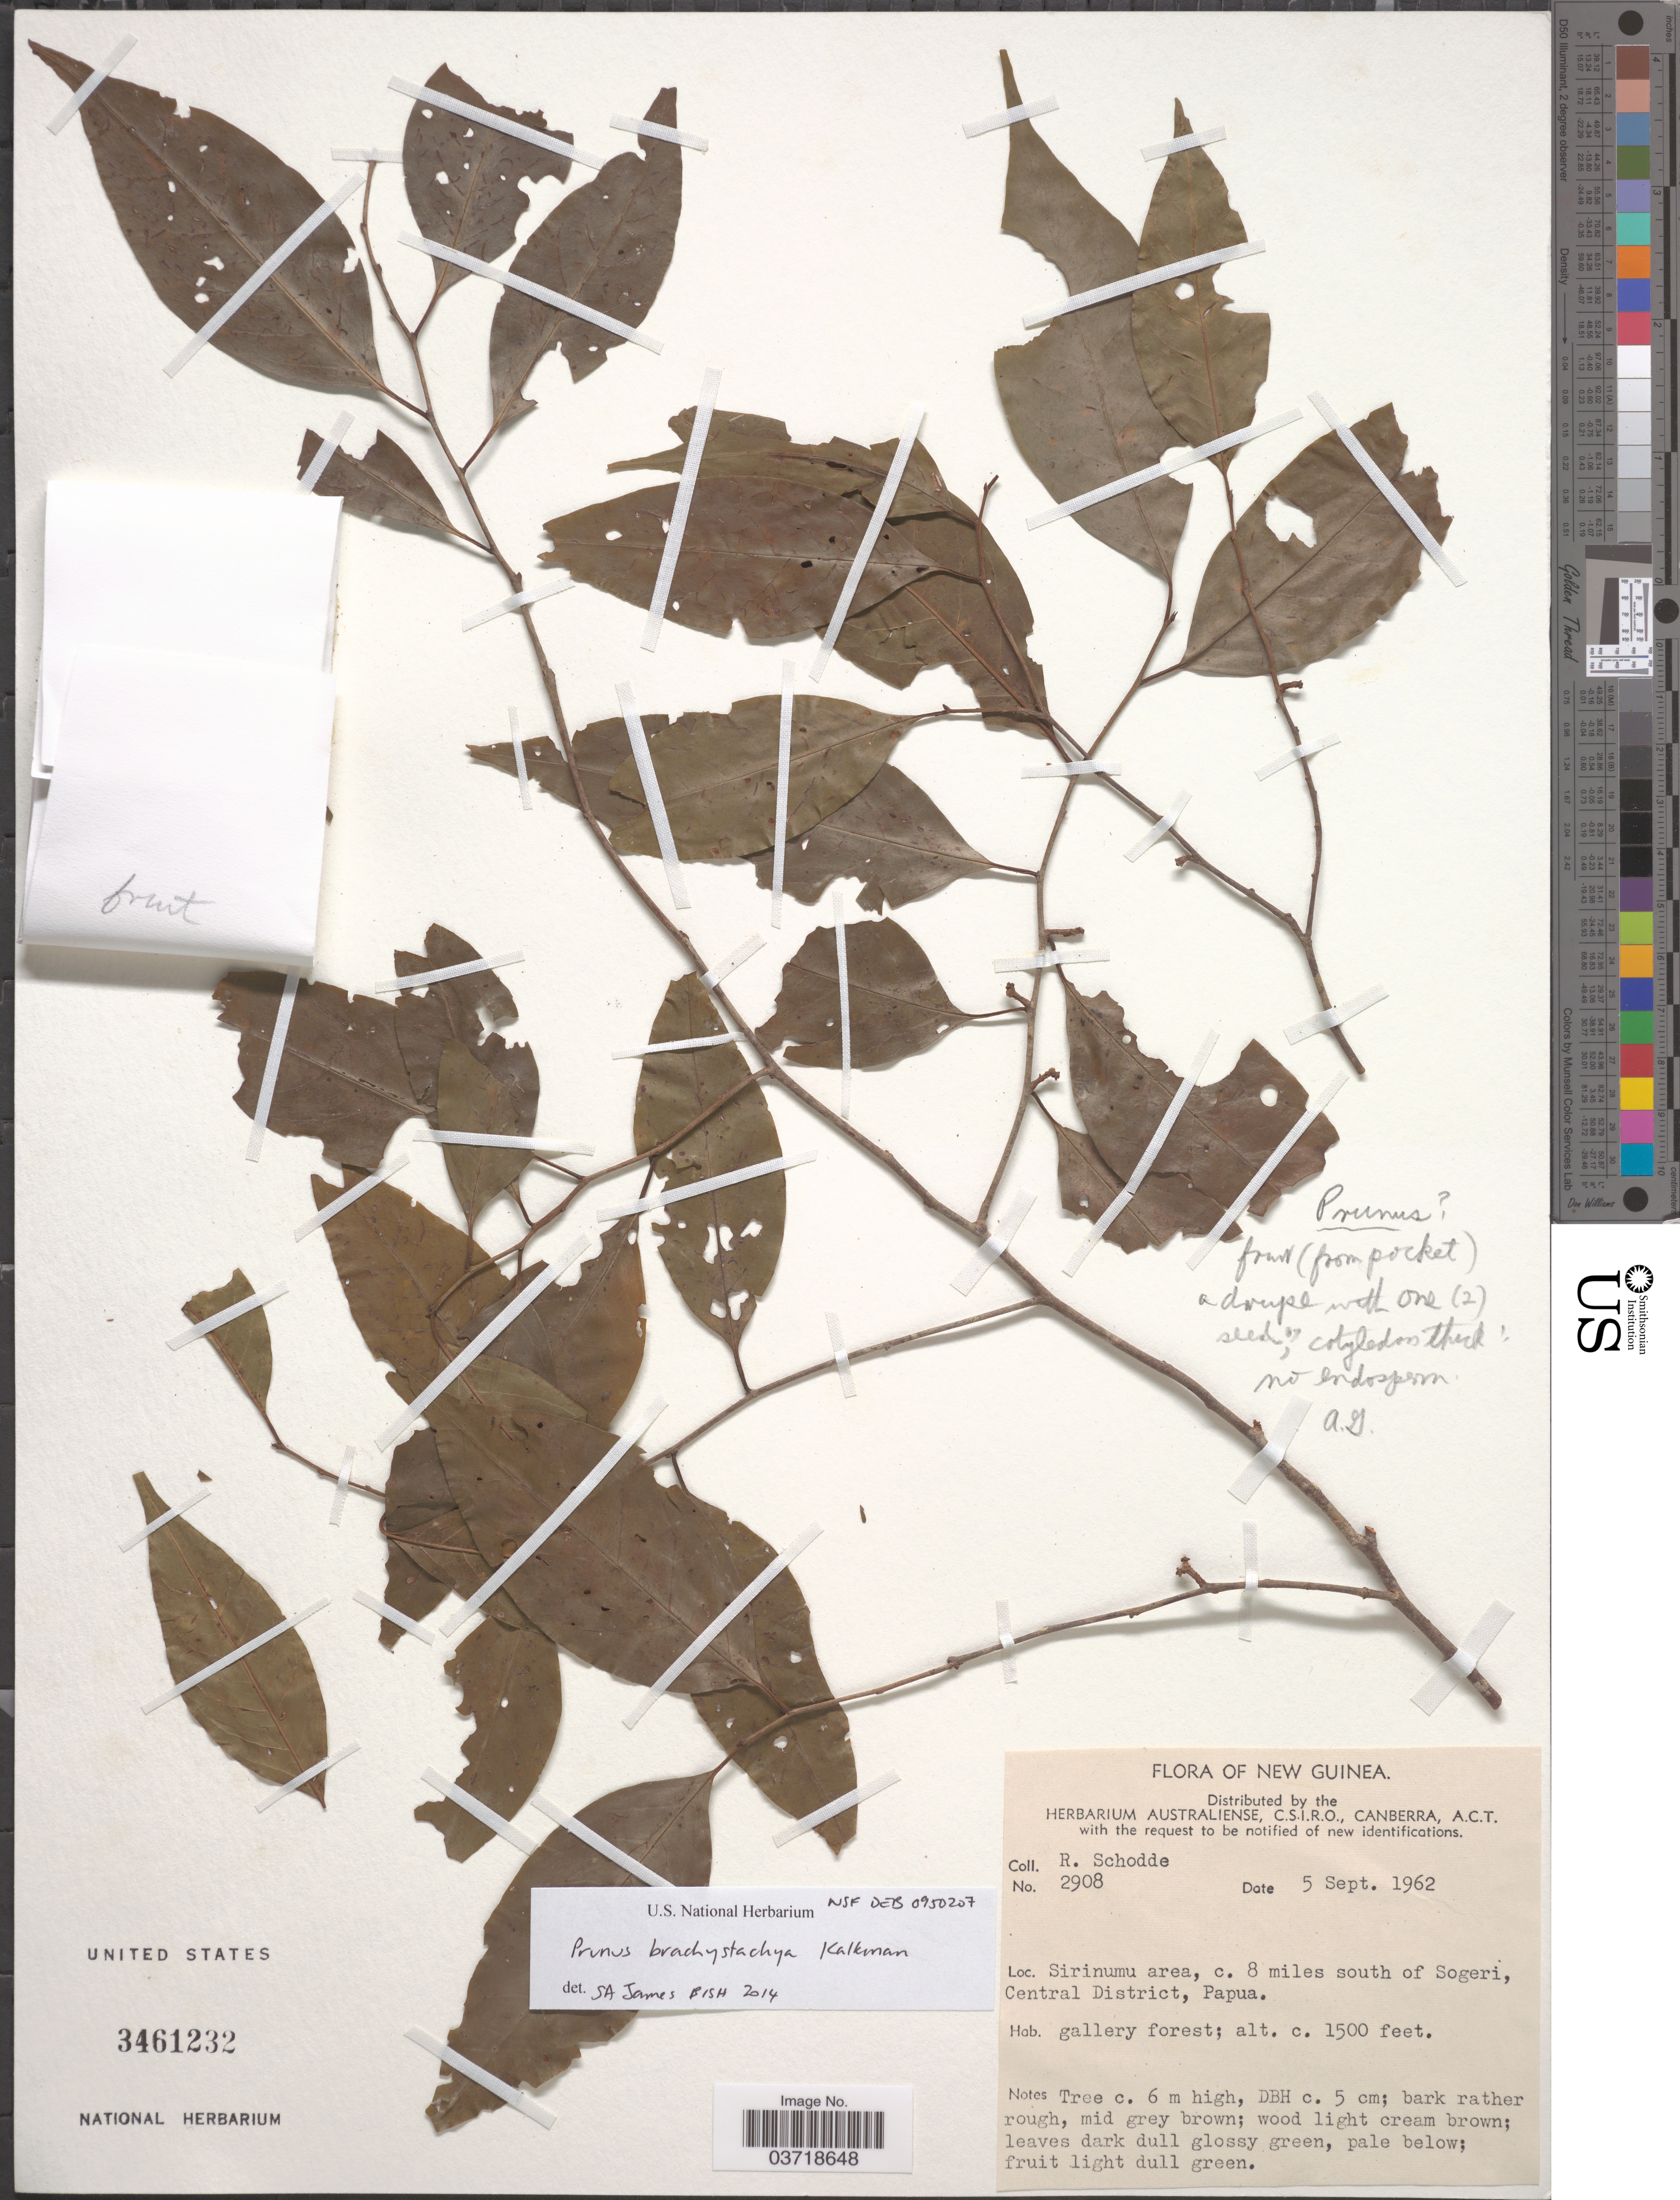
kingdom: Plantae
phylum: Tracheophyta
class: Magnoliopsida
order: Rosales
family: Rosaceae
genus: Prunus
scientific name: Prunus brachystachya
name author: Kalkman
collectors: R. Schodde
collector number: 2908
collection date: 1962-09-05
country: Papua New Guinea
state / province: Central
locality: New Guinea. Sirinumu area, c. 8 miles south of Sogeri, Central District, Papua.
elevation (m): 457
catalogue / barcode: US 3461232